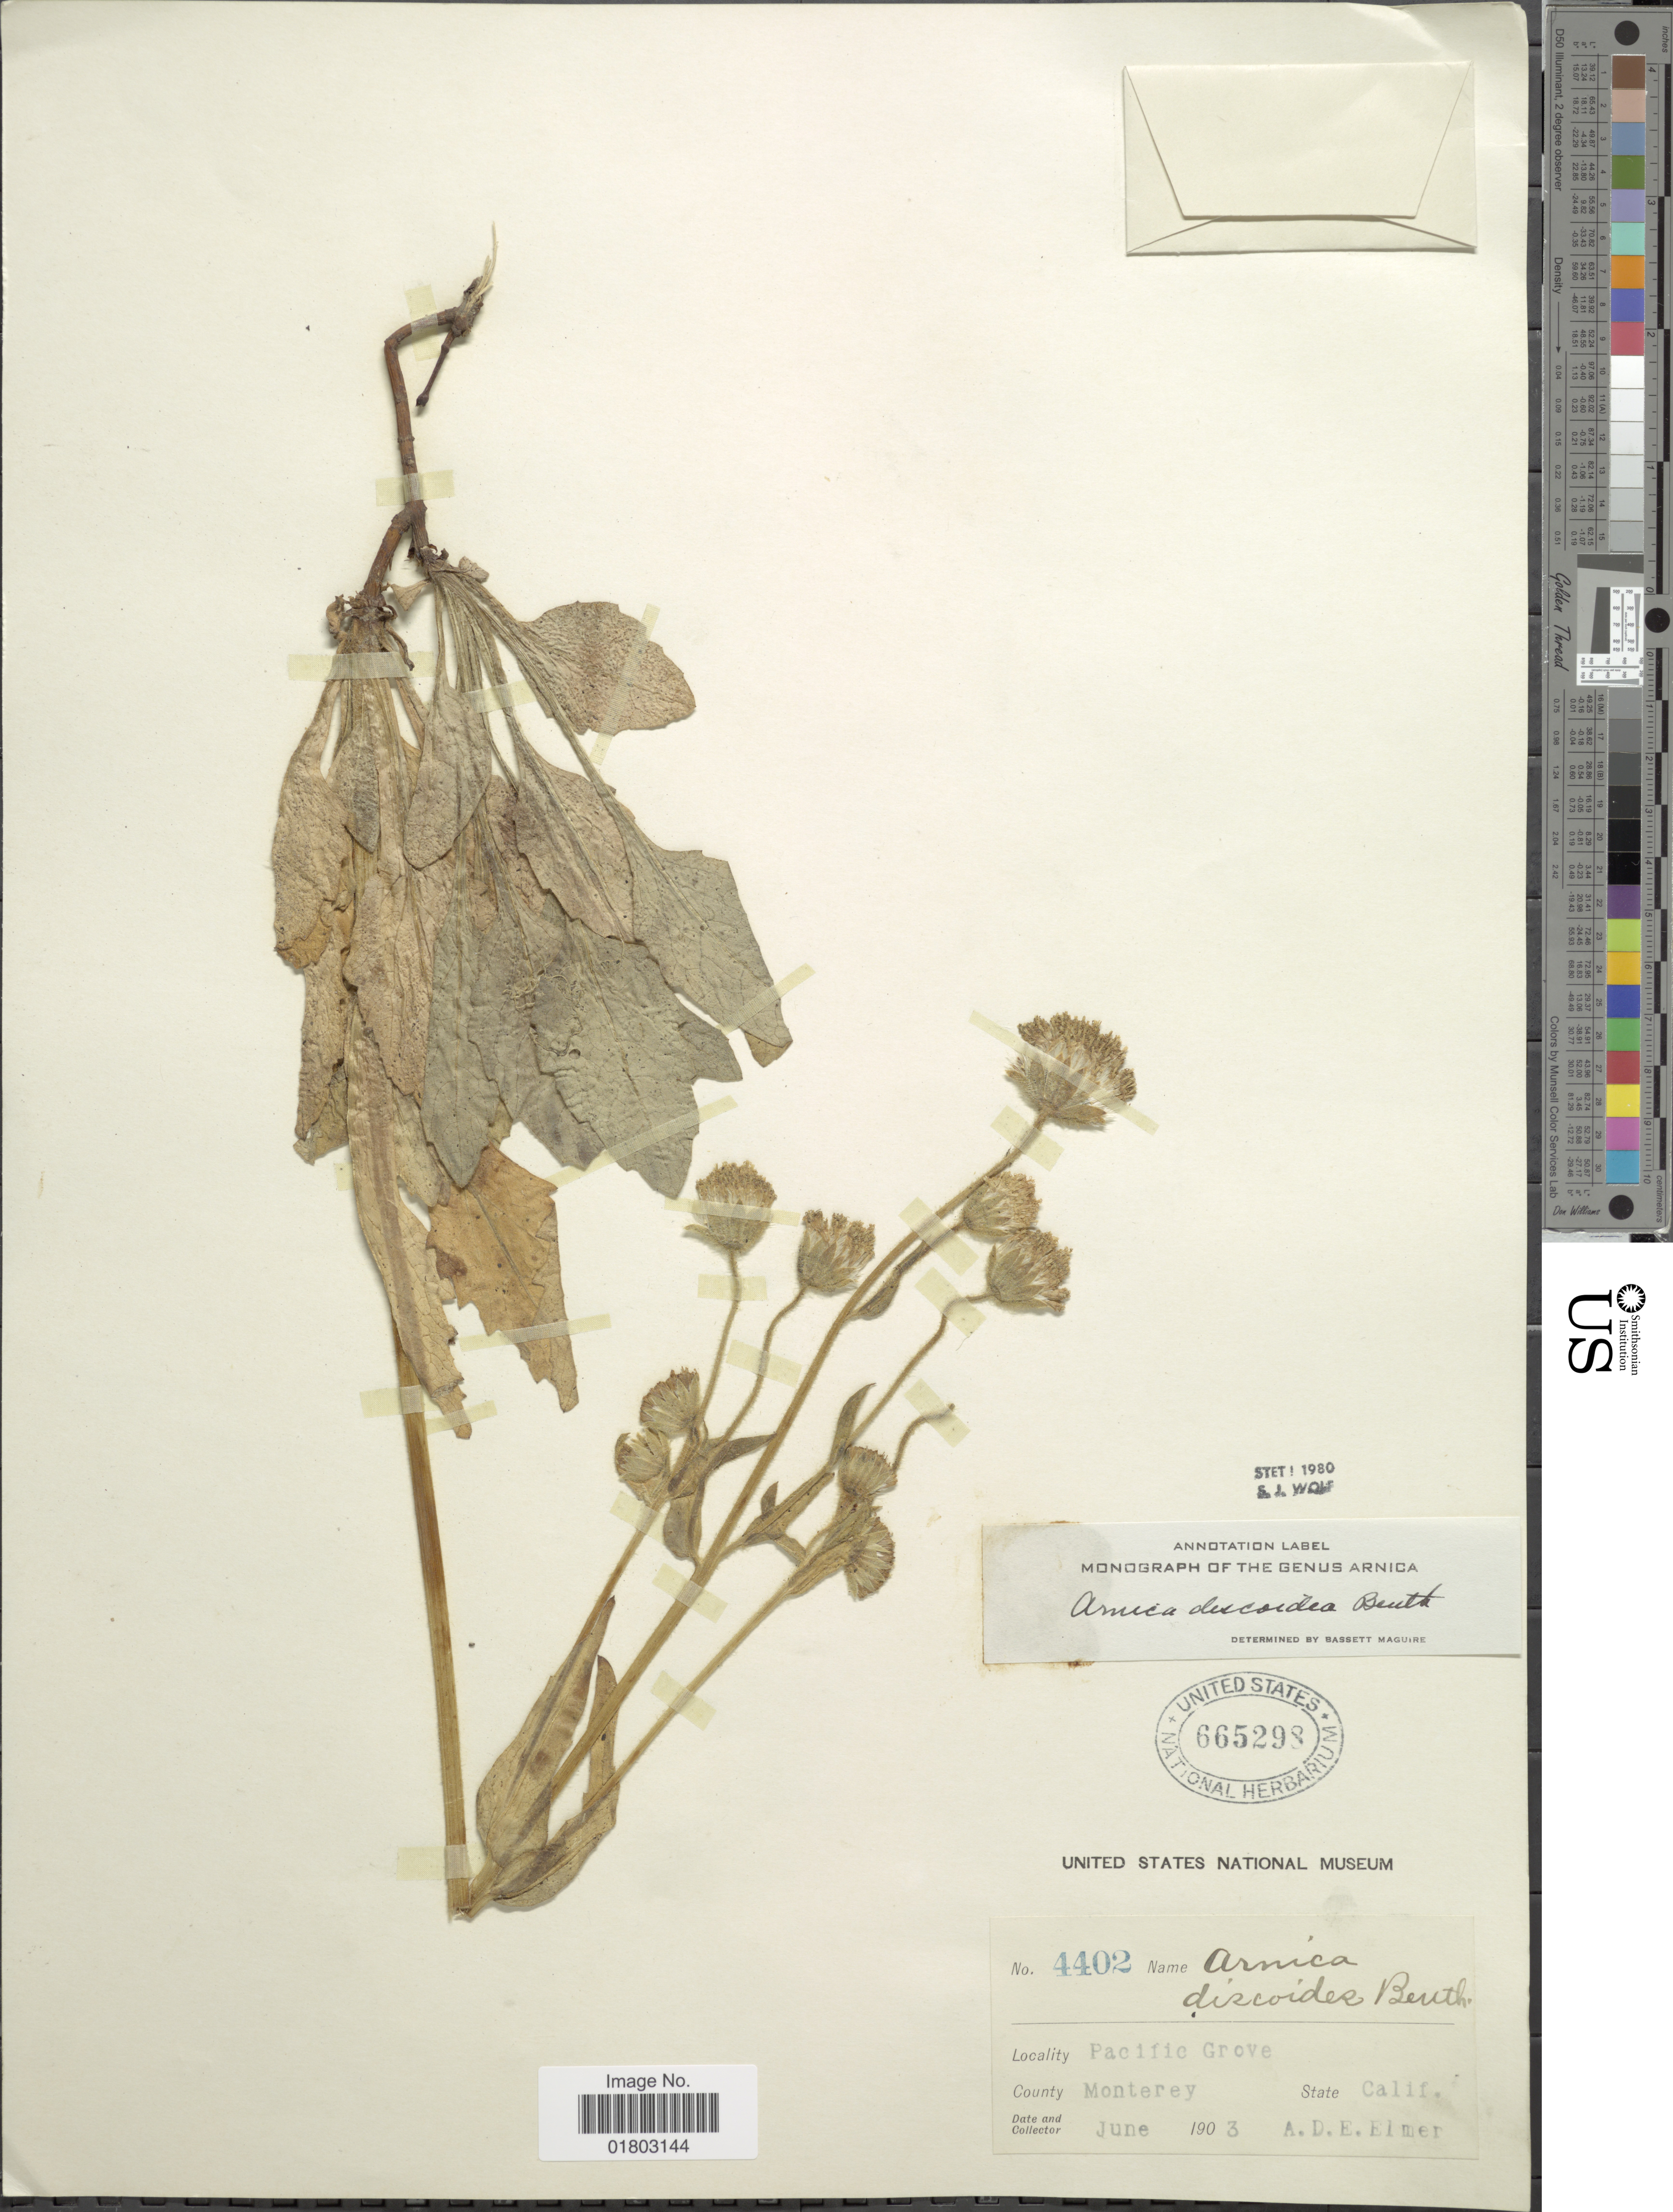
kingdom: Plantae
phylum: Tracheophyta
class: Magnoliopsida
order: Asterales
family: Asteraceae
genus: Arnica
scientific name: Arnica discoidea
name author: Benth.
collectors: A. D. E. Elmer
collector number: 4402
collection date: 1903-06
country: United States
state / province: California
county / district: Monterey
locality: Pacific Grove, County Monterey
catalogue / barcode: US 665298